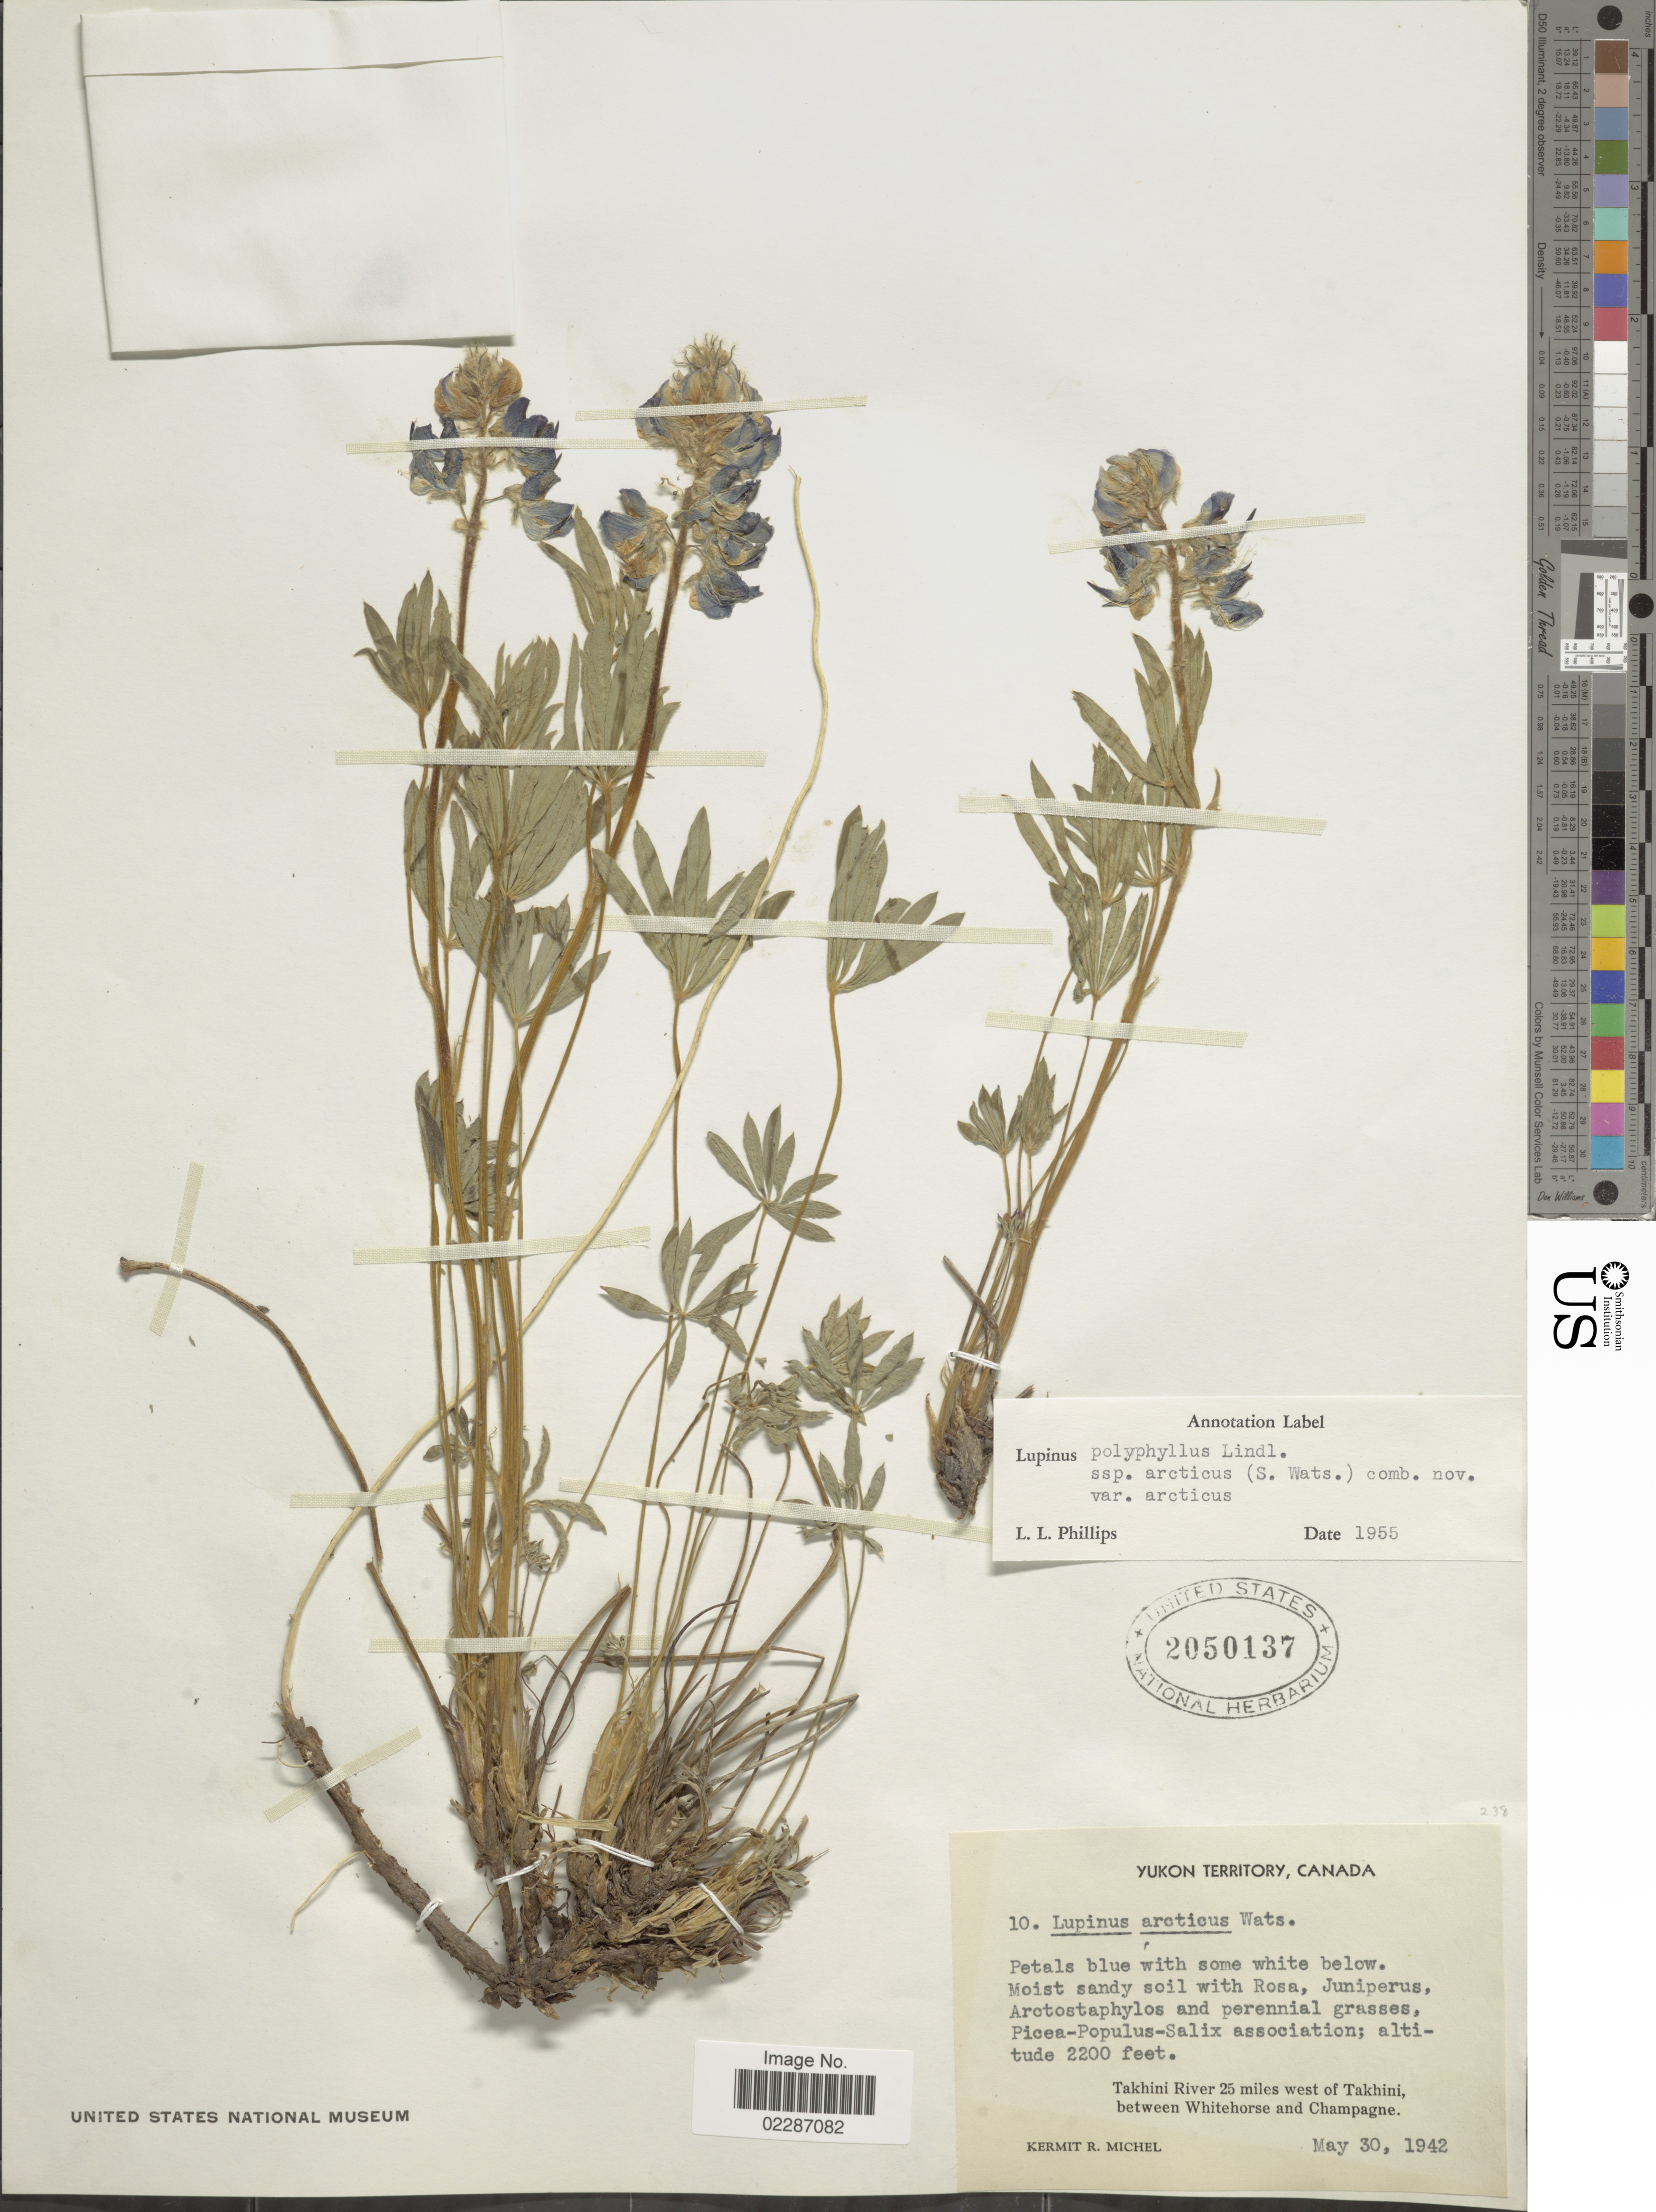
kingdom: Plantae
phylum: Tracheophyta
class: Magnoliopsida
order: Fabales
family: Fabaceae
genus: Lupinus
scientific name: Lupinus arcticus subsp. arcticus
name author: S. Watson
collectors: K. Michel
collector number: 10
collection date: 1942-05-30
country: Canada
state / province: Yukon Territory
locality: Takhini River 25 miles west of Takhini, between Whitehorse and Champagne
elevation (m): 671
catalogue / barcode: US 2050137